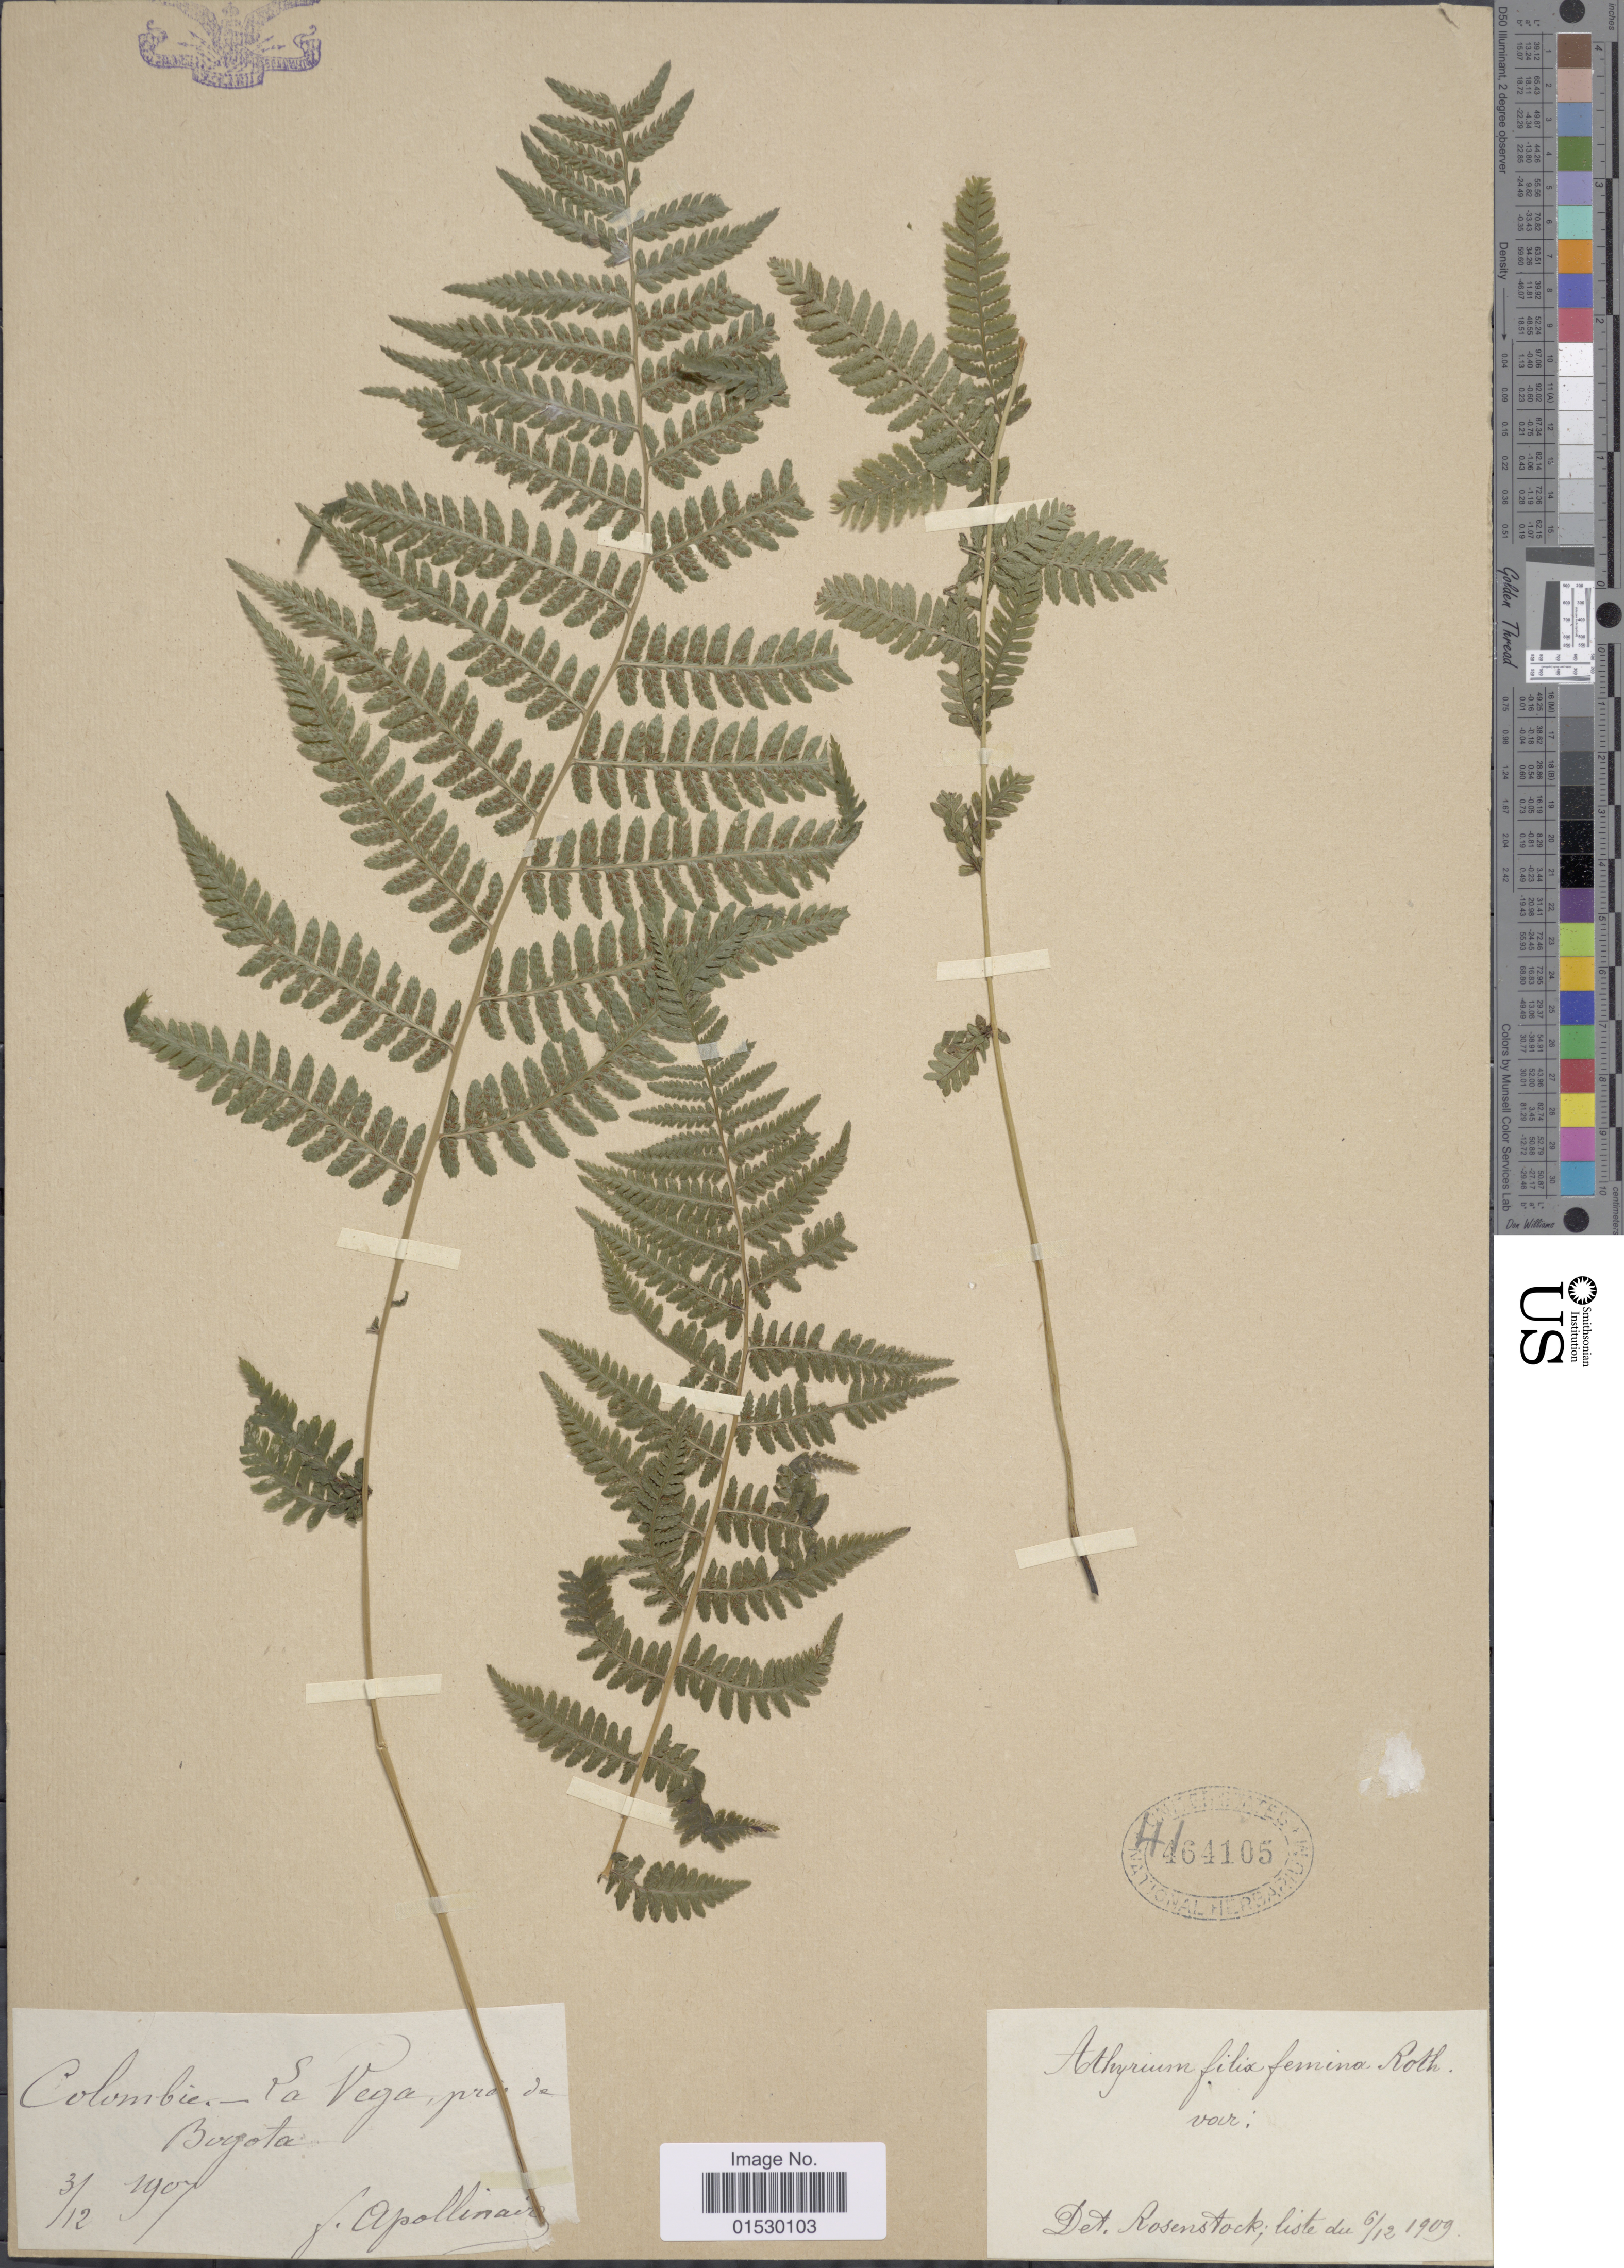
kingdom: Plantae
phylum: Tracheophyta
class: Polypodiopsida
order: Polypodiales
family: Athyriaceae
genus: Athyrium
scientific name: Athyrium dombei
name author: (Desv.) C. Chr.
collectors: F. Apollinaire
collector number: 41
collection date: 1907-12-03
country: Colombia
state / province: Bogota D.C.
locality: Sa Vega pres de Bogota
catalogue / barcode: US 464105